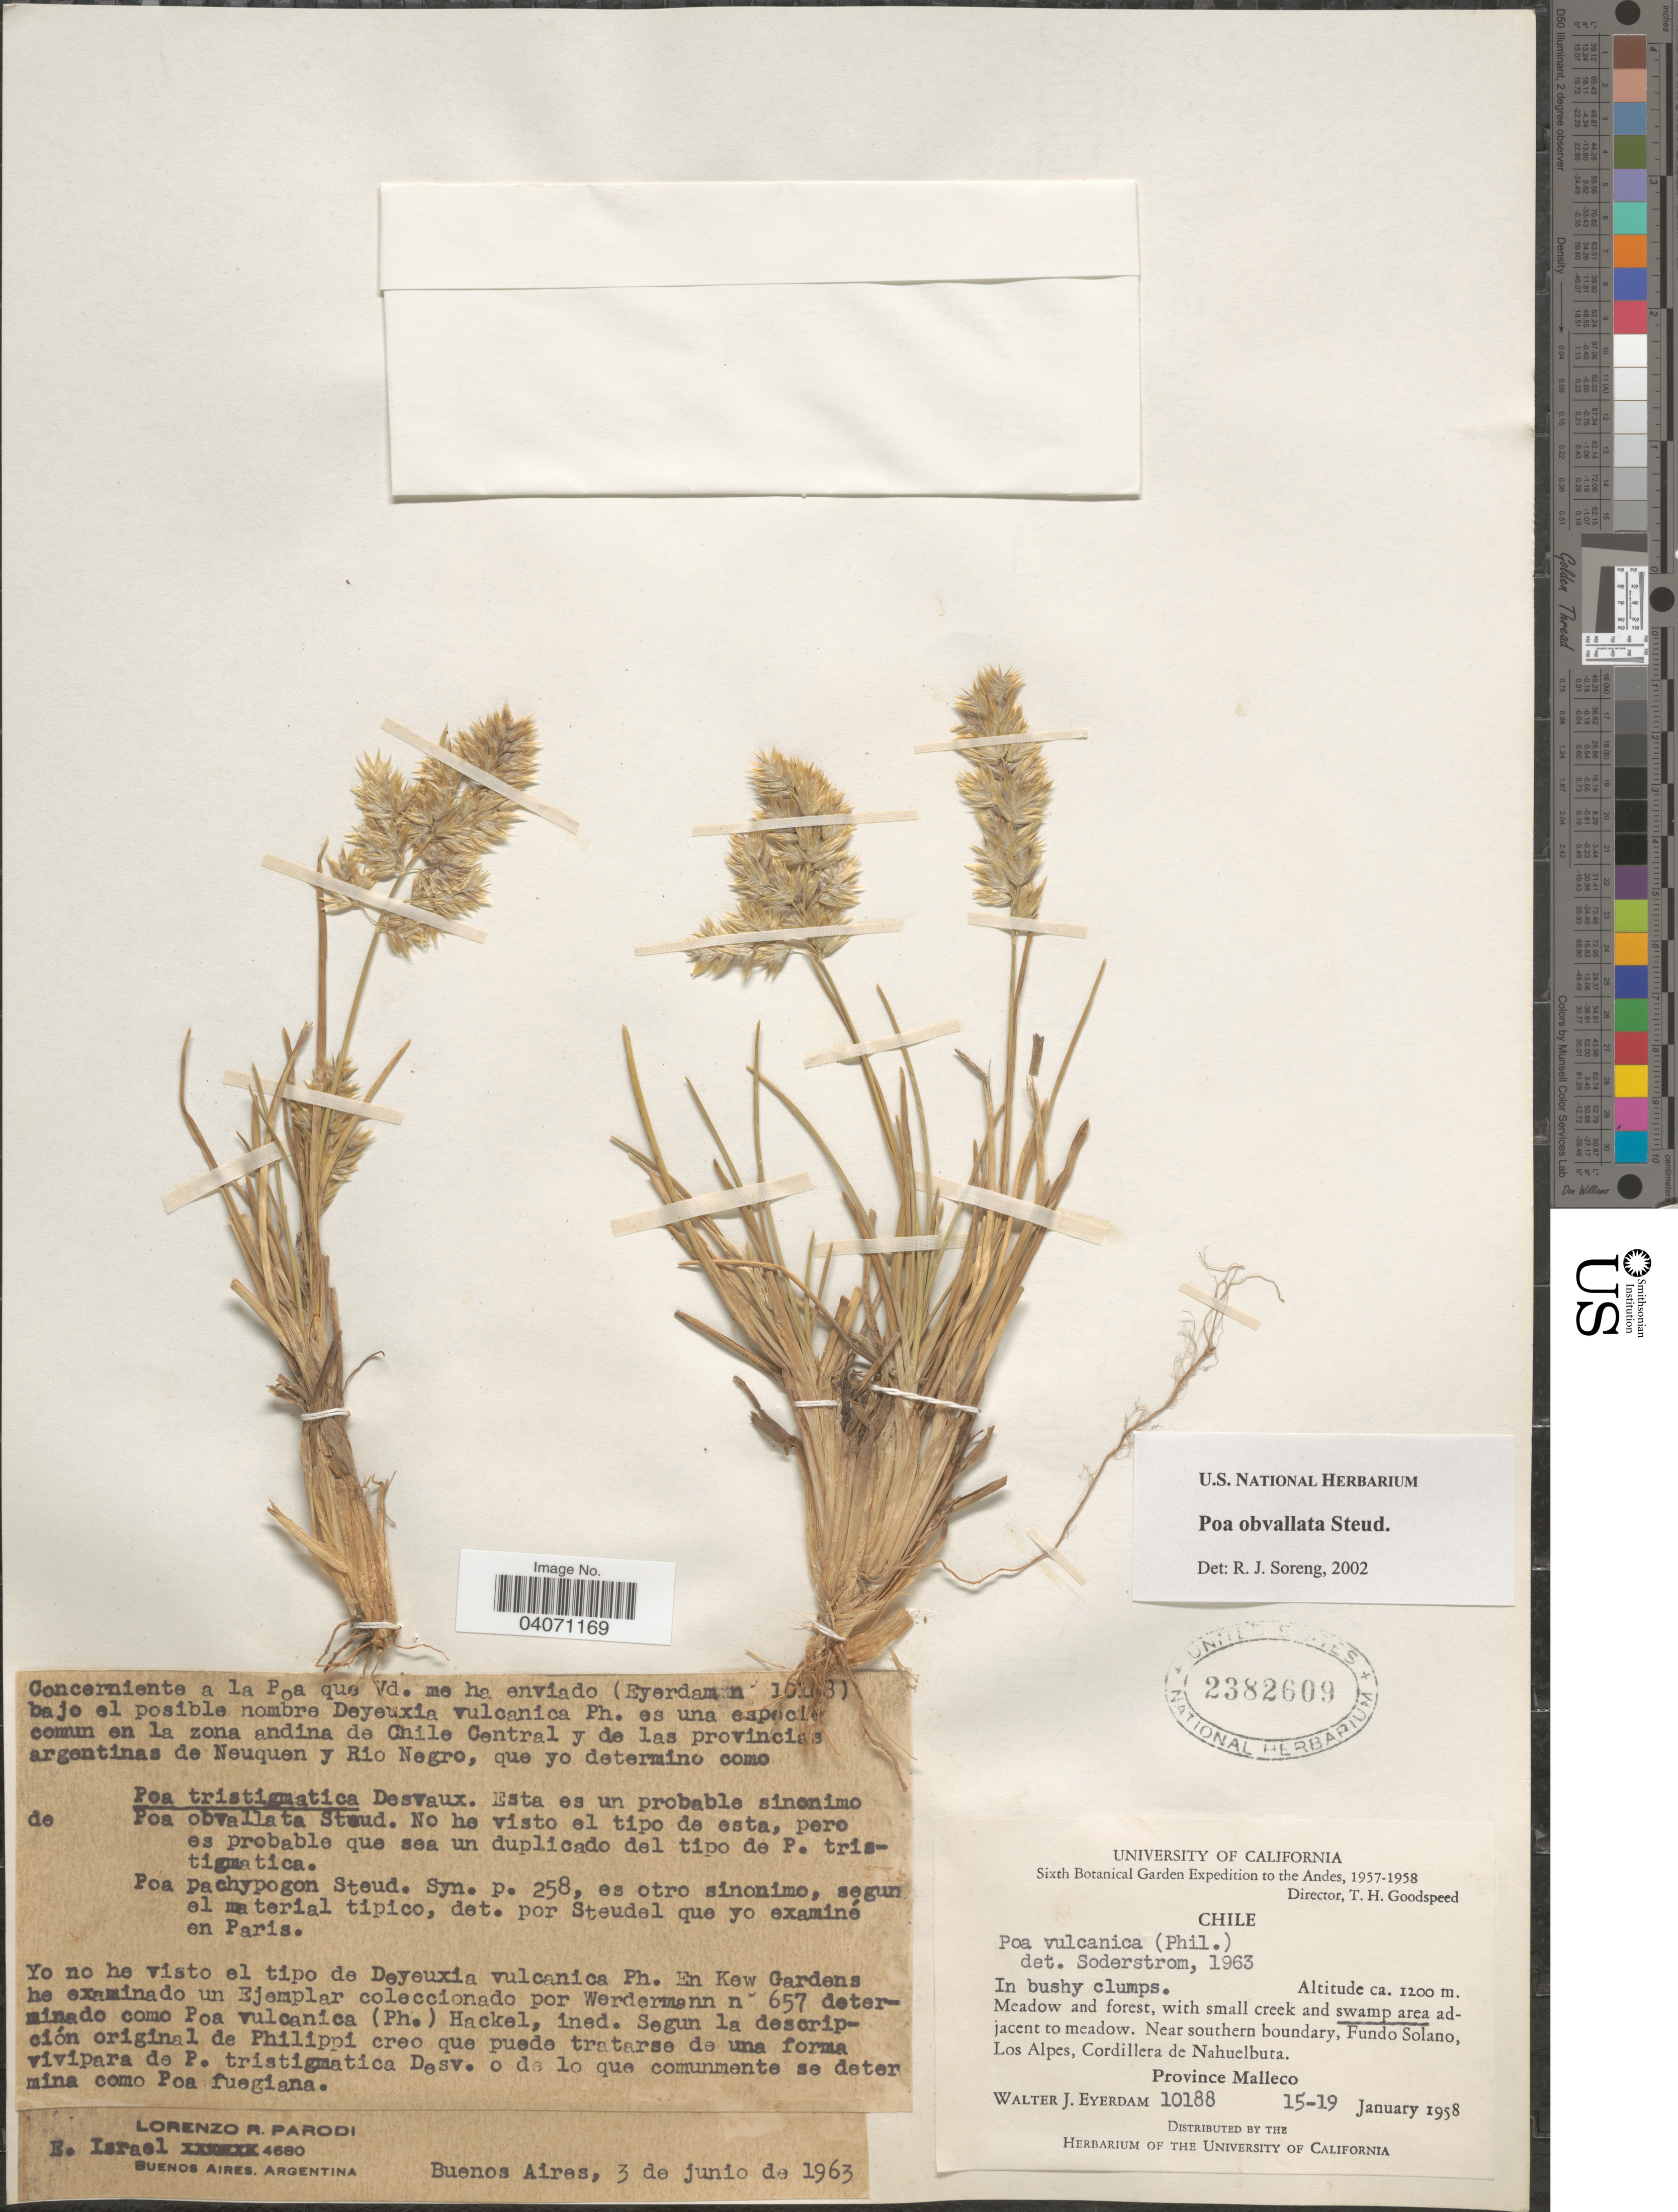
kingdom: Plantae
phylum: Tracheophyta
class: Liliopsida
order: Poales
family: Poaceae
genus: Poa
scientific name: Poa obvallata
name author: Steud.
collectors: W. J. Eyerdam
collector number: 10188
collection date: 1958-01-15/1958-01-19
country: Chile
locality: Sixth Botanical Garden Expedition to the Andes, 1957-1958. Meadow and forest, with small creek and swamp area adjacent to meadow. Near southern boundary, Fundo Solano, Los Alpes, Cordillera de Nahuelbuta. Province Malleco.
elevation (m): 1200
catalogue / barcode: US 2382609